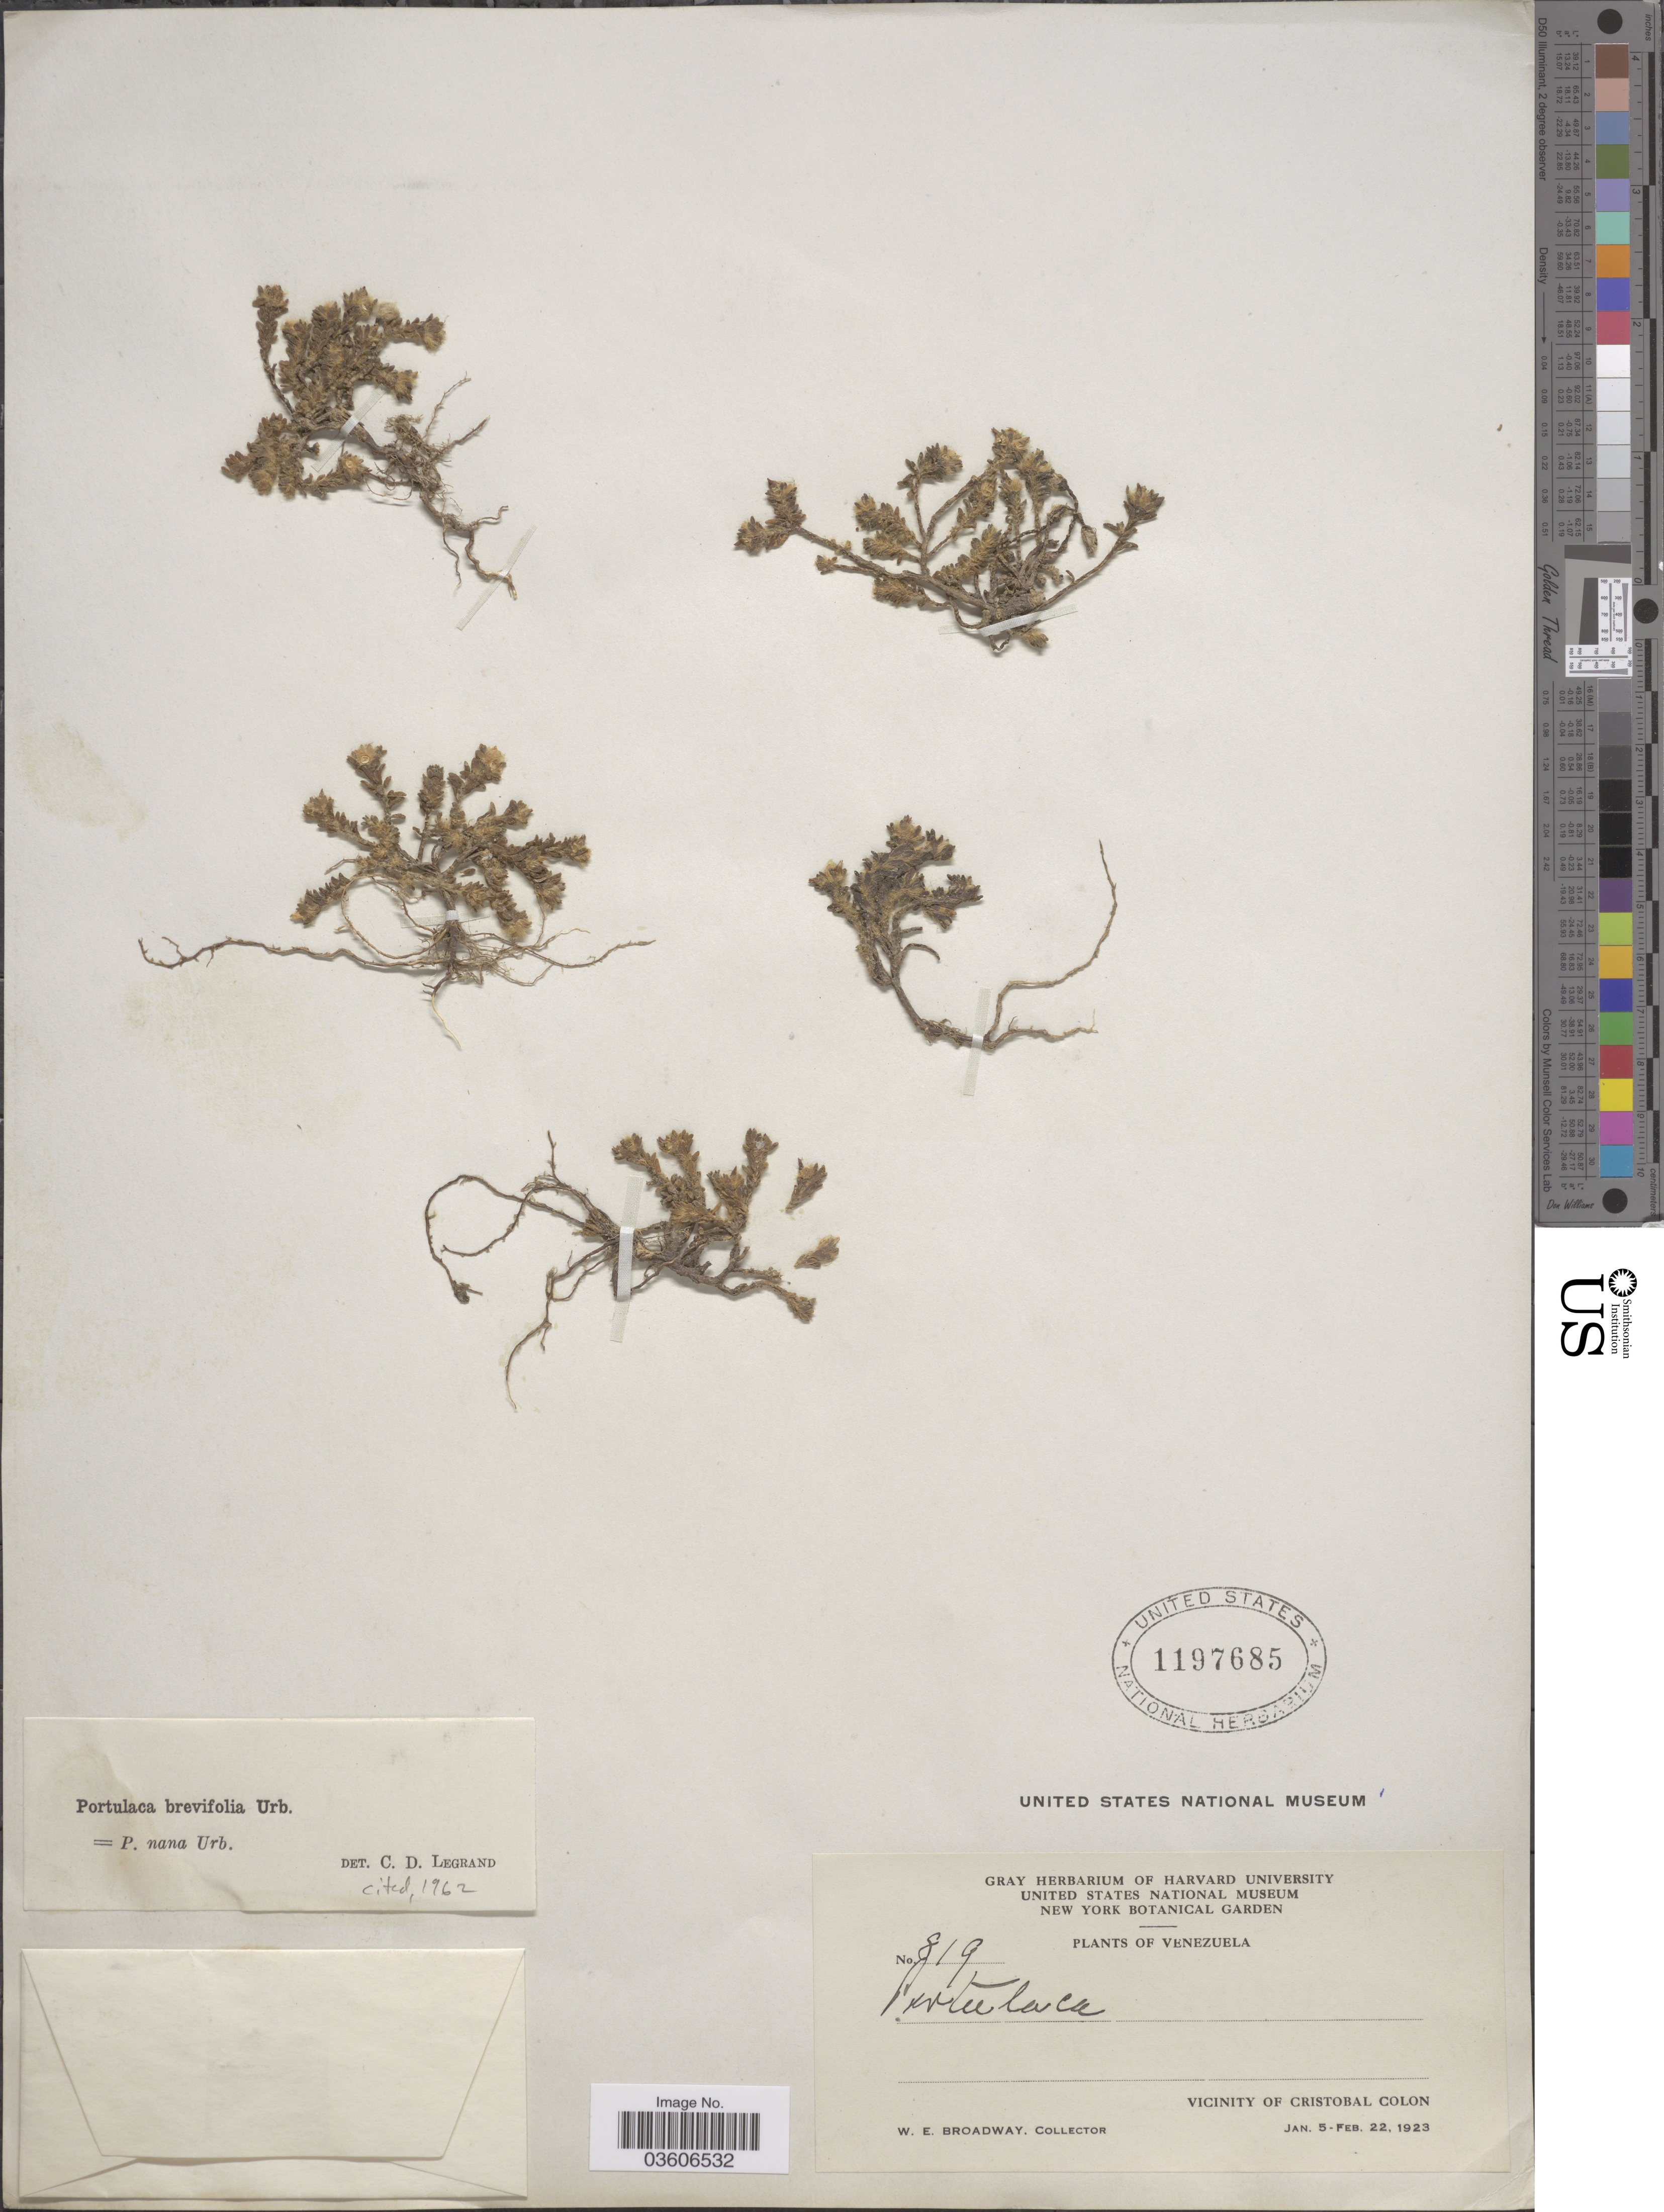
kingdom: Plantae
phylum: Tracheophyta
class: Magnoliopsida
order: Caryophyllales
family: Portulacaceae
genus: Portulaca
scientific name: Portulaca brevifolia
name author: Urb.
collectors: W. E. Broadway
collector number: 819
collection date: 1923-01-05/1923-02-22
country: Venezuela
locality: Vicinity of Cristobal Colon.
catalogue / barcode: US 1197685